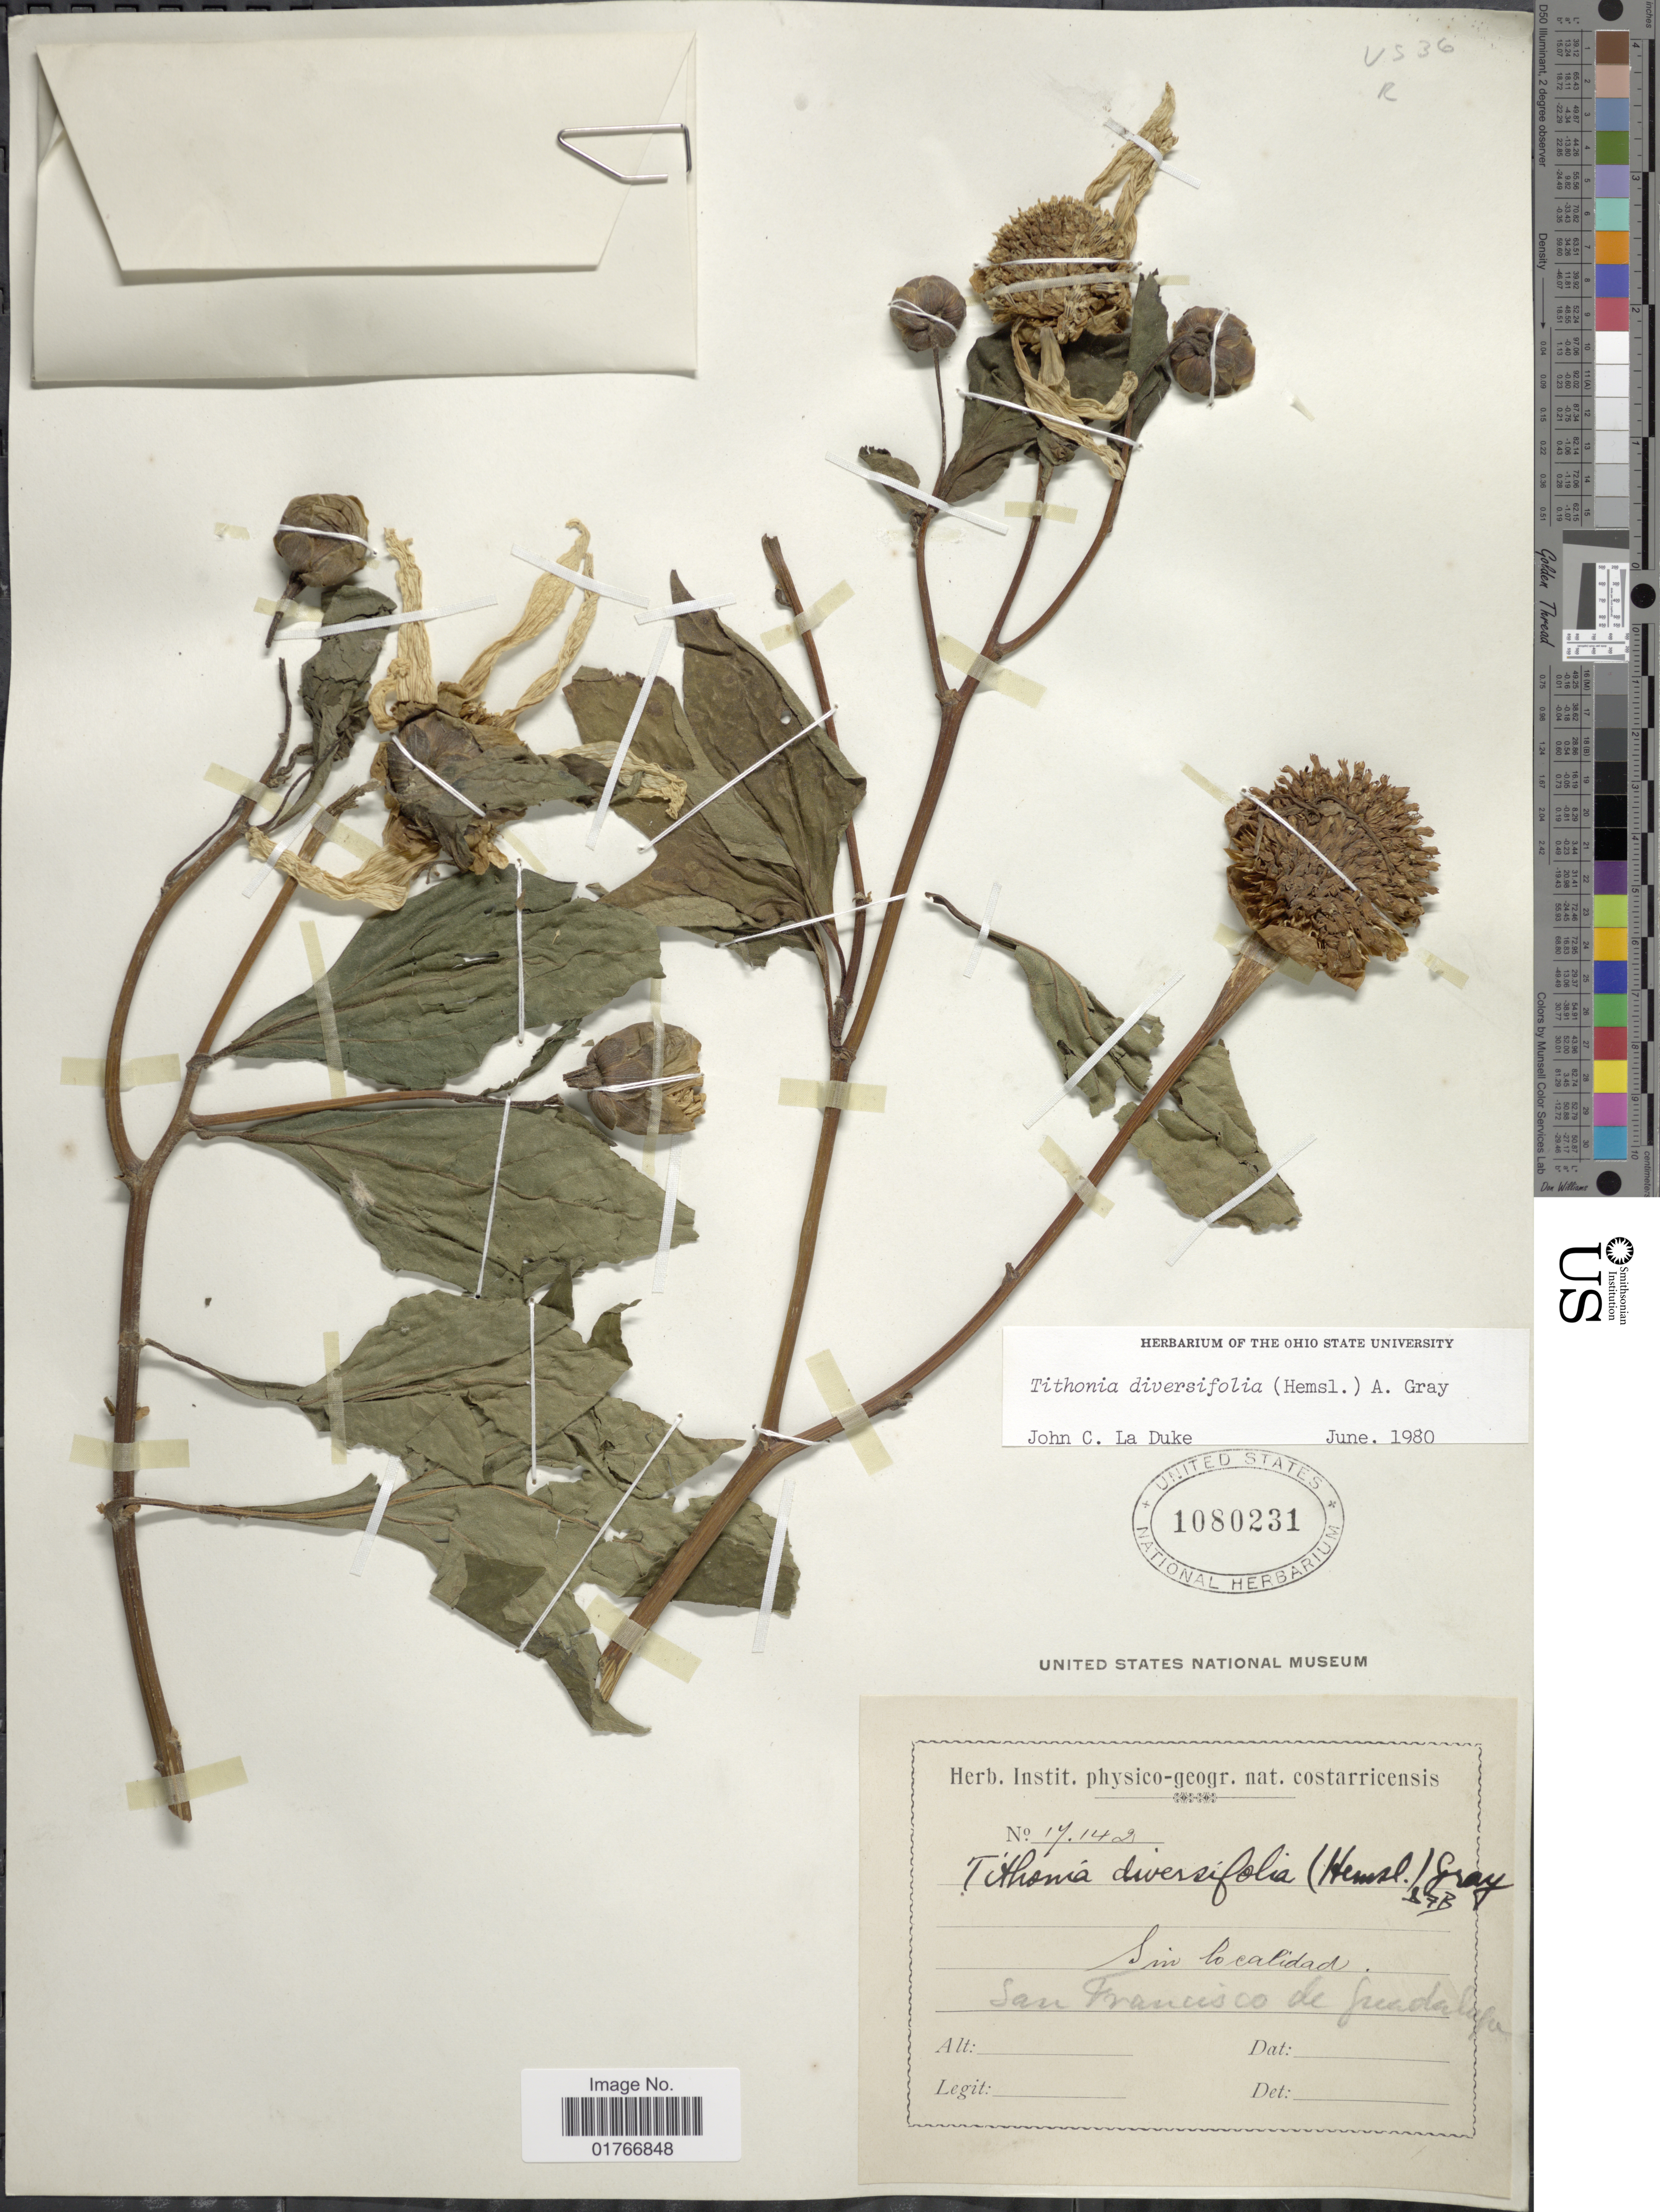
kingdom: Plantae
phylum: Tracheophyta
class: Magnoliopsida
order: Asterales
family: Asteraceae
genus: Tithonia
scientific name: Tithonia diversifolia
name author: (Hemsl.) A. Gray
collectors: ex Herb. Inst. Physico-Geogr. Nat. Costarricensis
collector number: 17142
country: Costa Rica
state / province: San José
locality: San Francisco de Guadalupe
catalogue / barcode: US 1080231